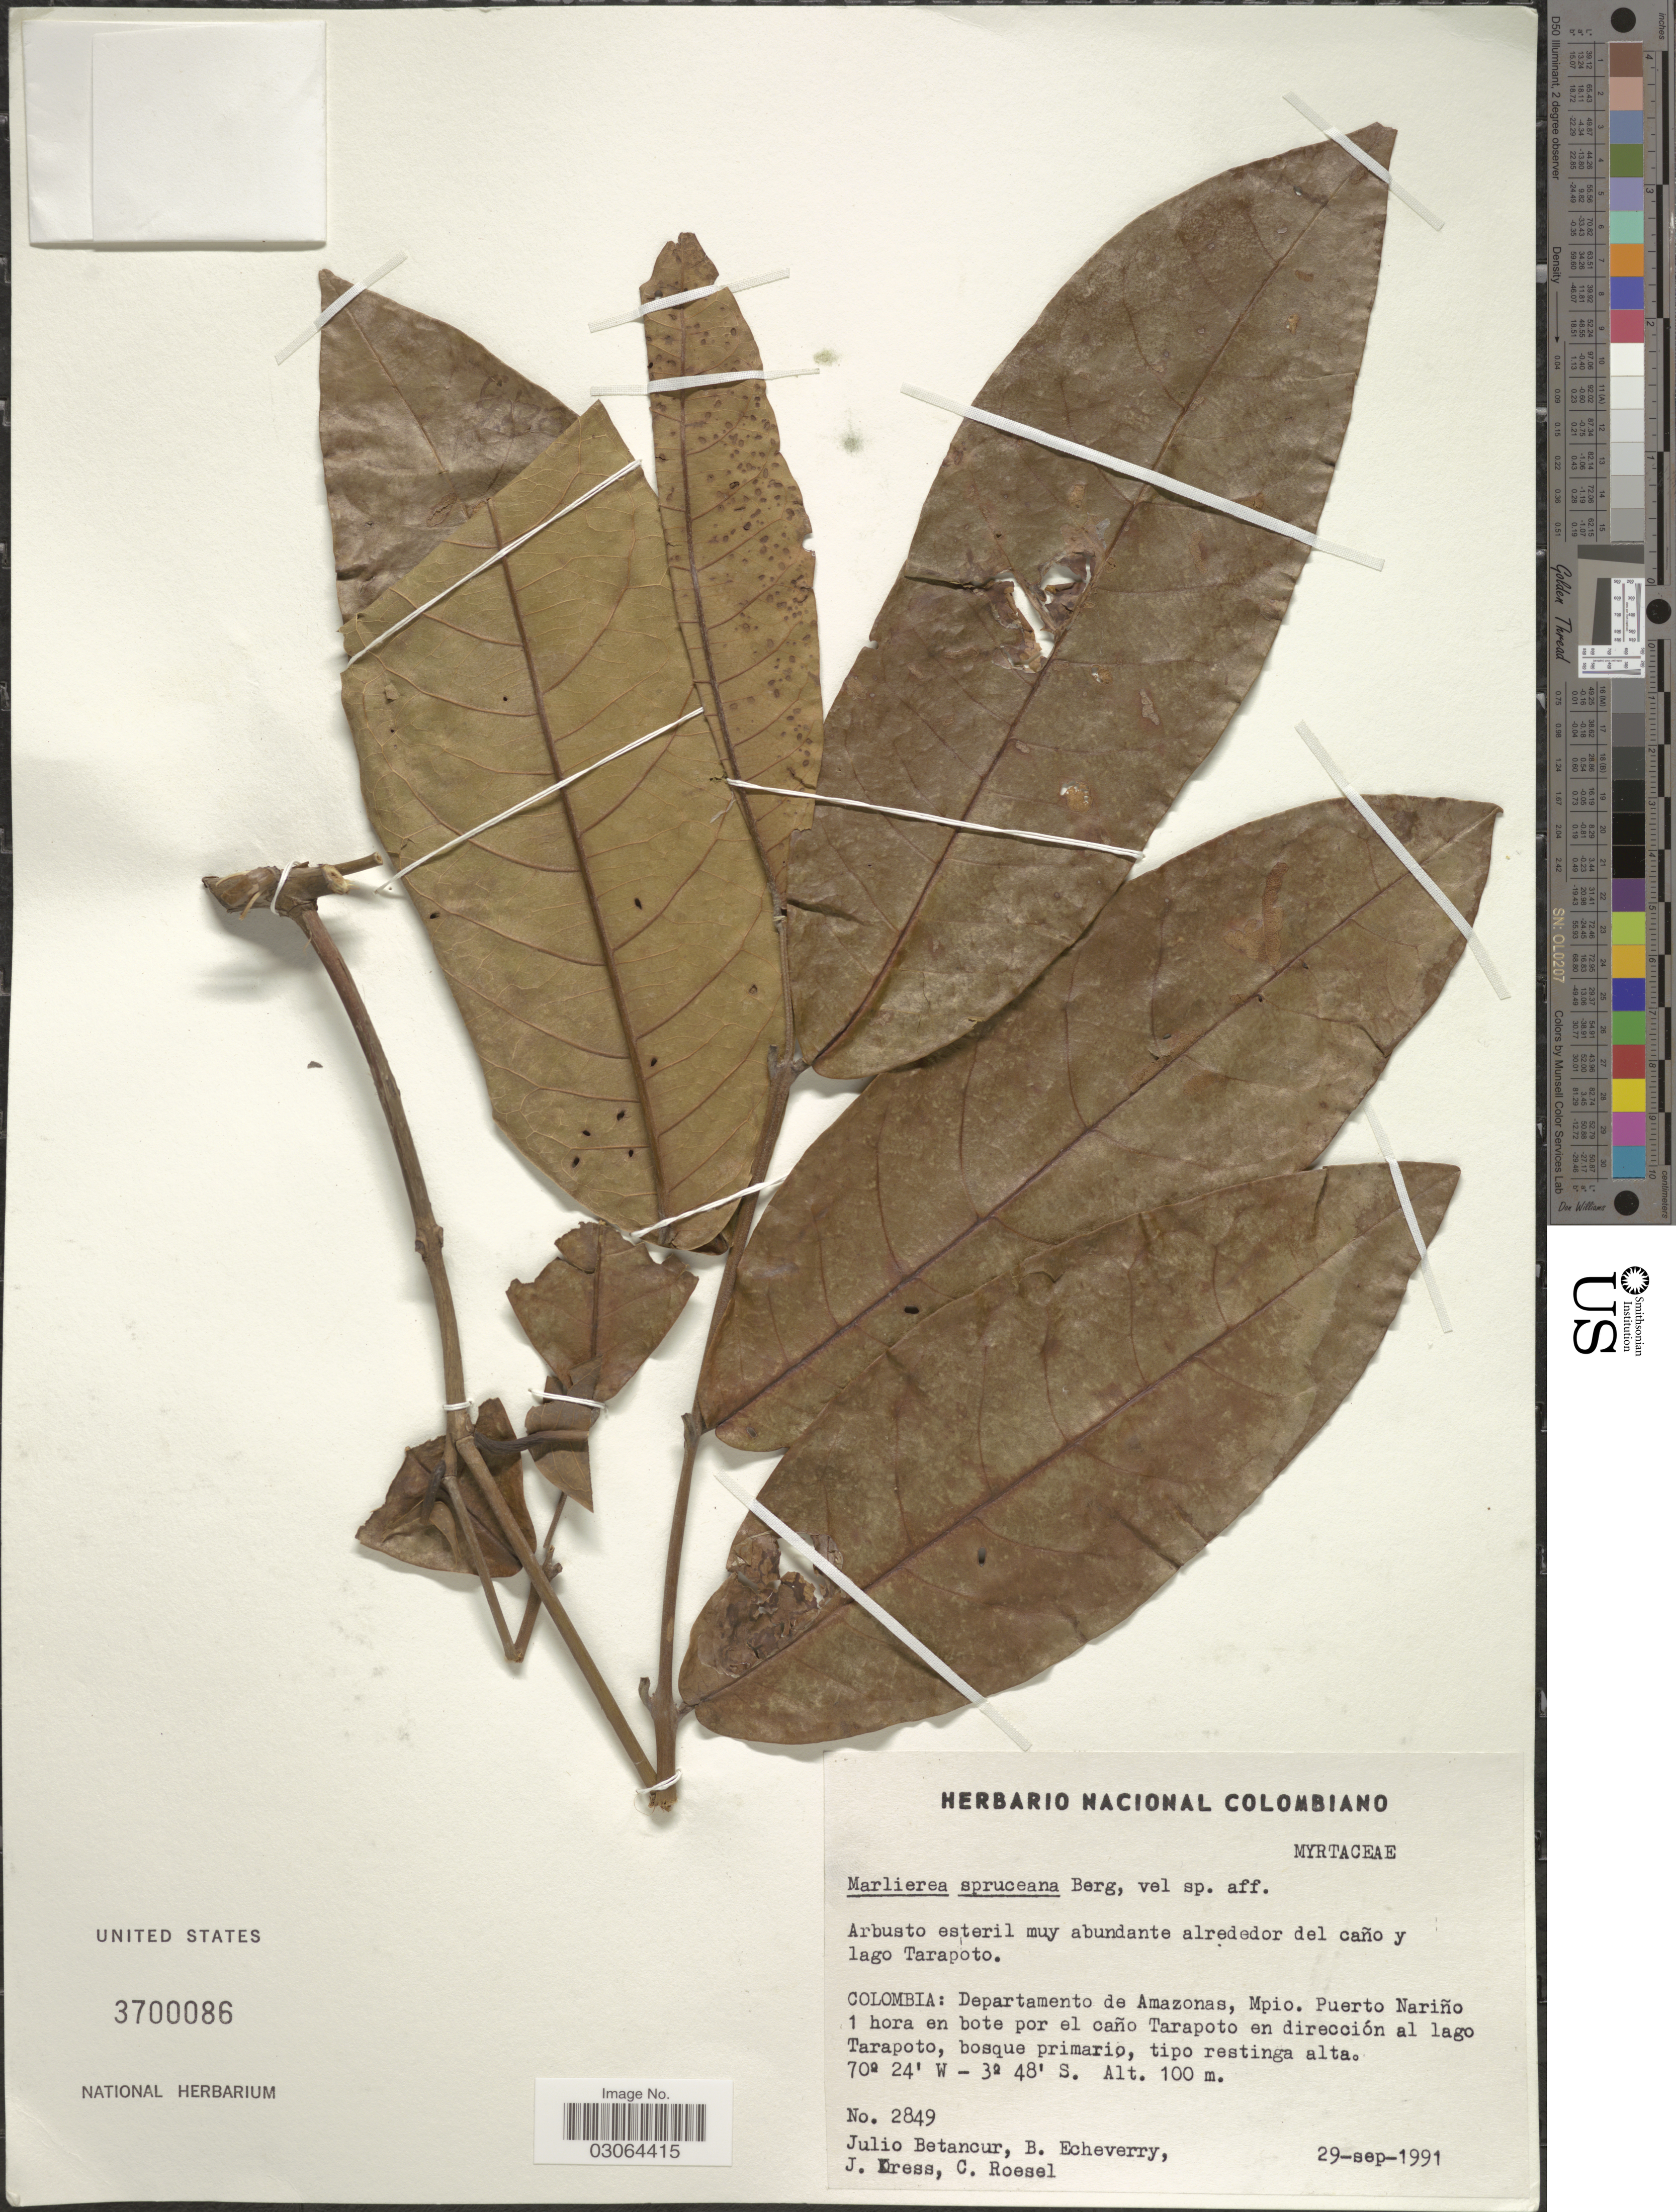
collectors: J. Betancur, B. Echeverry, J. Kress & C. S. Roesel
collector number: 2849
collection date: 1991-09-29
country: Colombia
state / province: Amazônas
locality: Departamento de Amazonas, Mpio. Puerto Nariño 1 hora en bote por el caño Tarapoto en dirección al lago Tarapoto, bosque primario, tipo restinga alta.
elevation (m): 100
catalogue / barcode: US 3700086